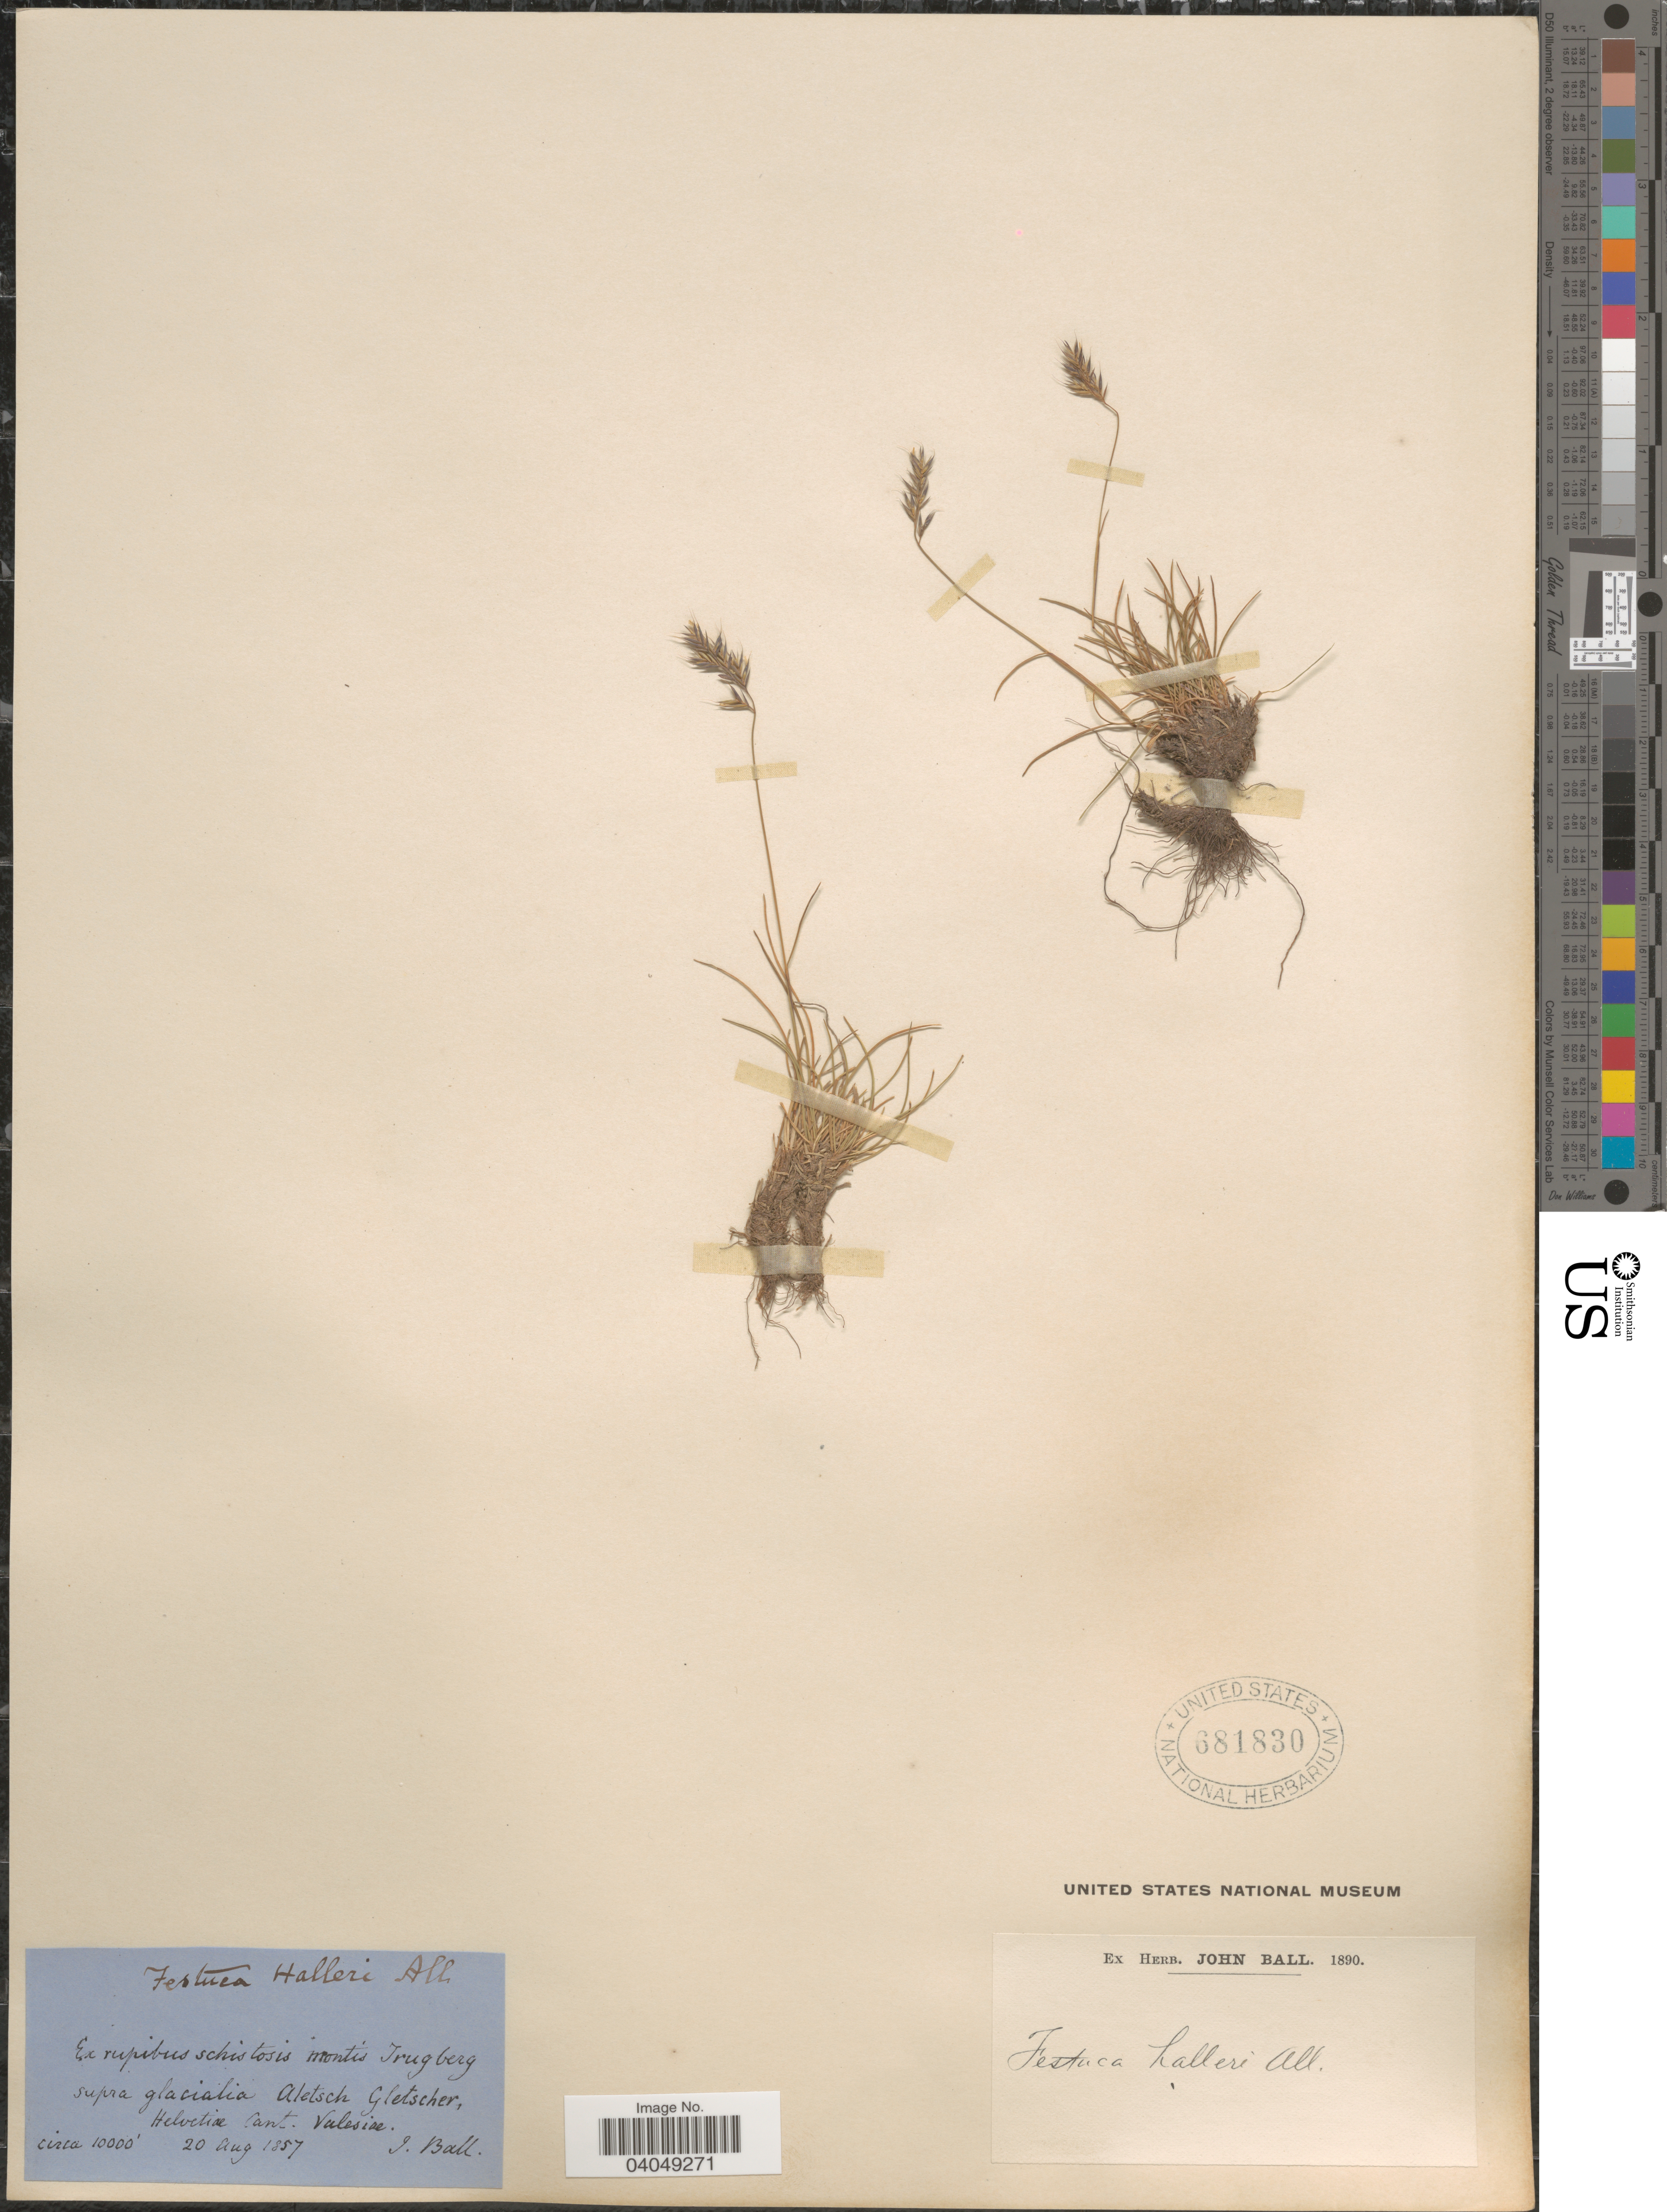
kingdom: Plantae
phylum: Tracheophyta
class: Liliopsida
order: Poales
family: Poaceae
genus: Festuca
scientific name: Festuca halleri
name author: All.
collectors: J. Ball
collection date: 1857-08-20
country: Switzerland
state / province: Valais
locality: Ex rupibus schistosis montis Trugberg supra glacialia Aletsch Gletscher, Helvetiæ Cant. Valesiæ.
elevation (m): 3048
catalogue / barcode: US 681830